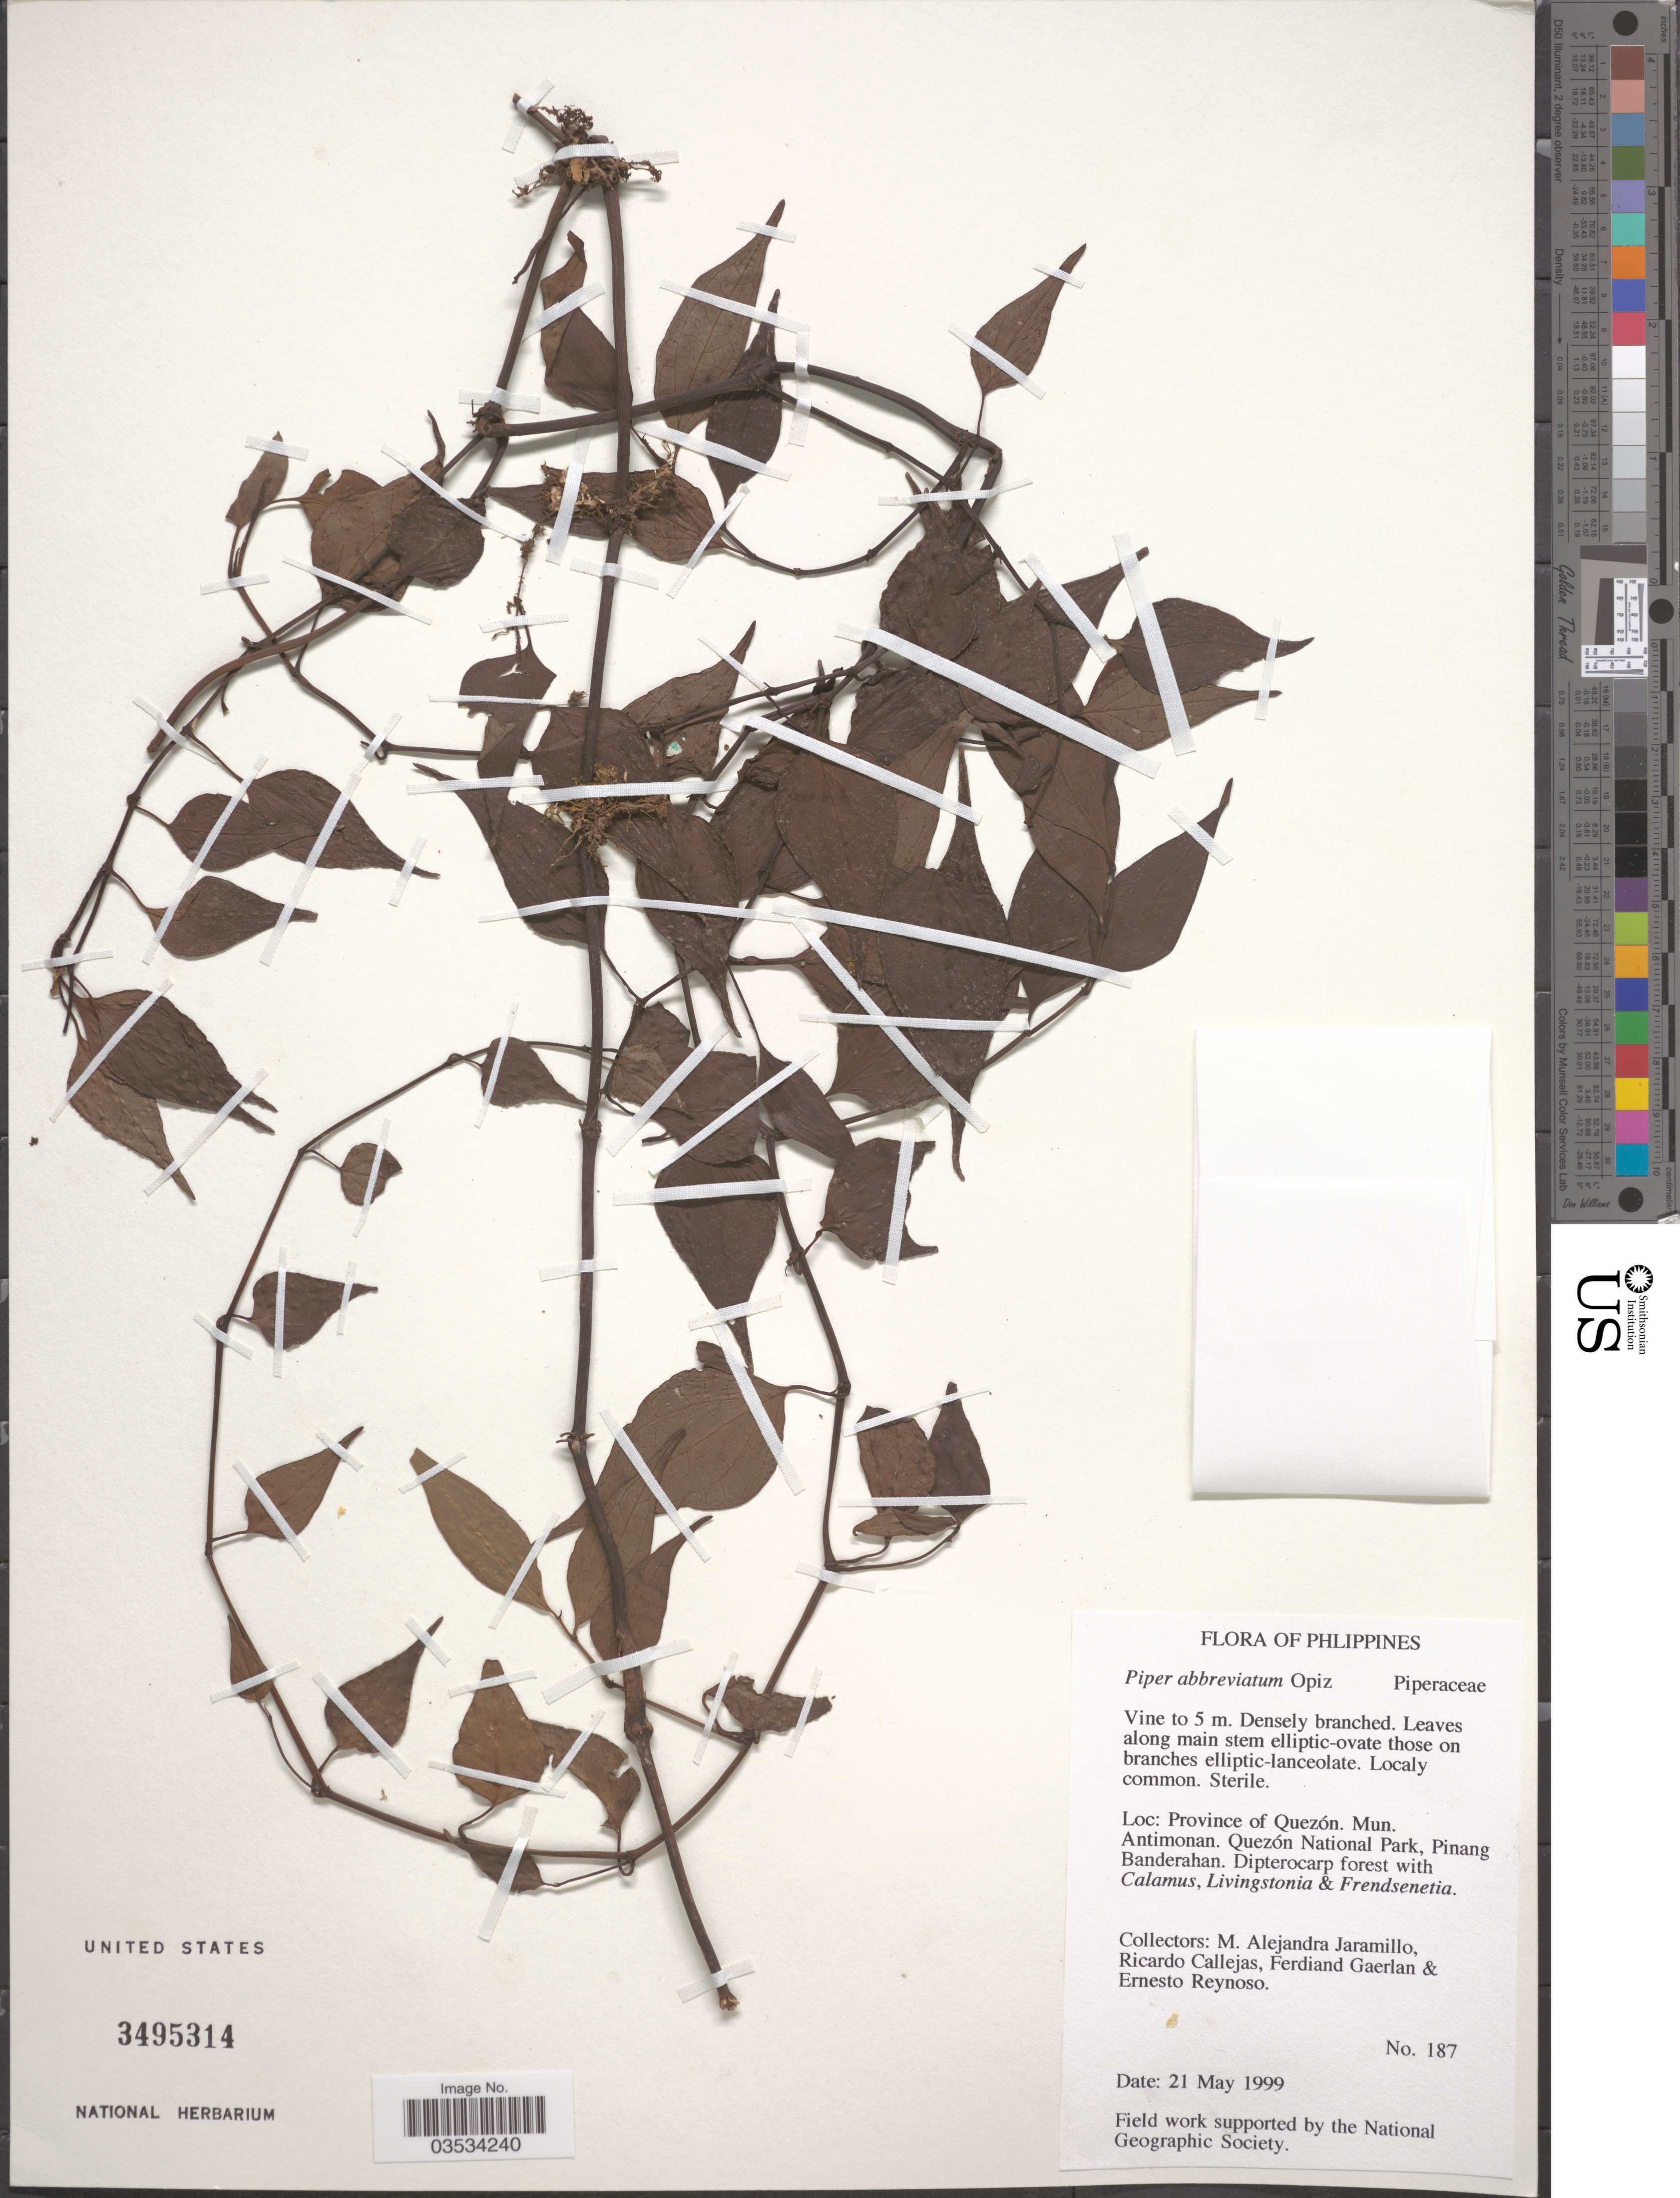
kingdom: Plantae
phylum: Tracheophyta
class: Magnoliopsida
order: Piperales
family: Piperaceae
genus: Piper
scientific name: Piper abbreviatum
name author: Opiz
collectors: M. A. Jaramillo, R. Callejas, F. Gaerlan & E. Reynoso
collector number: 187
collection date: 1999-05-21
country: Philippines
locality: Province of Quezón. Mun. Antimonan. Quezón National Park, Pinang Banderahan.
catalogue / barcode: US 3495314